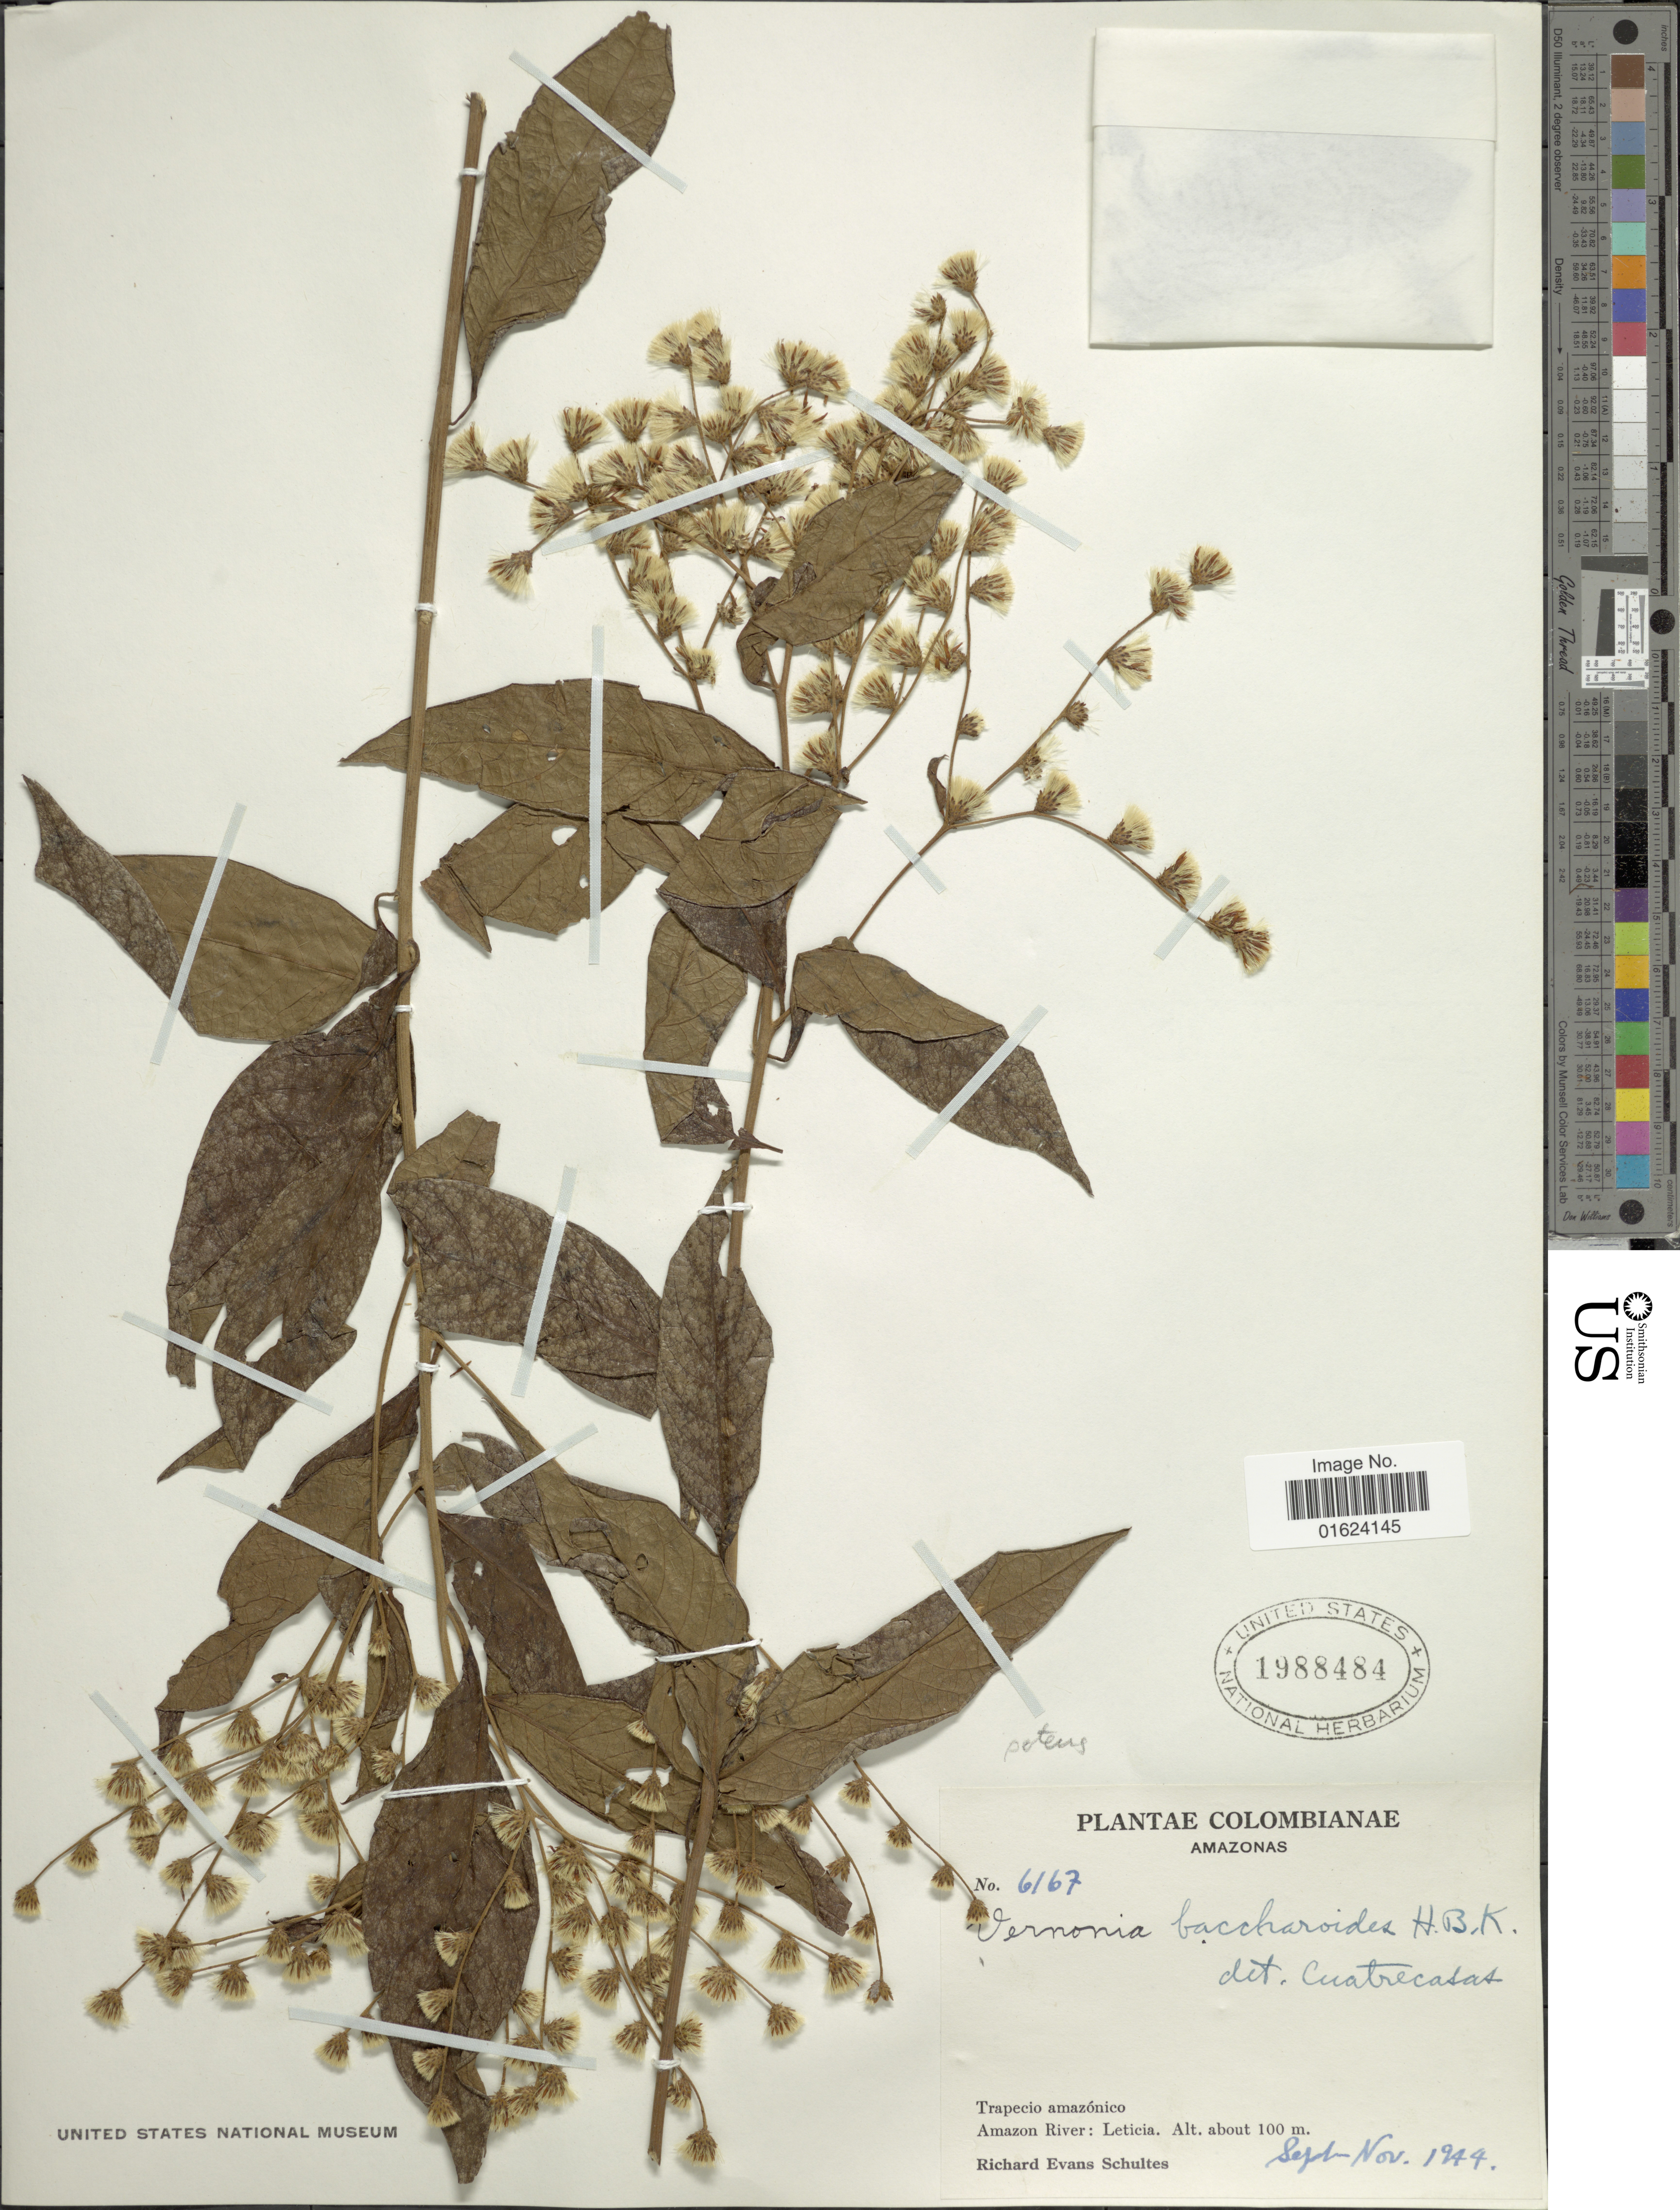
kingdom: Plantae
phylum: Tracheophyta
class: Magnoliopsida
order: Asterales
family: Asteraceae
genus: Vernonanthura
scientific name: Vernonanthura patens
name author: (Kunth) H. Rob.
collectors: R. E. Schultes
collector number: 6167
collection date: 1944-09/1944-11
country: Colombia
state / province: Amazônas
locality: Amazonas, Trapecio amazonico, Amazon River: Leticia.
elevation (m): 100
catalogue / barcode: US 1988484